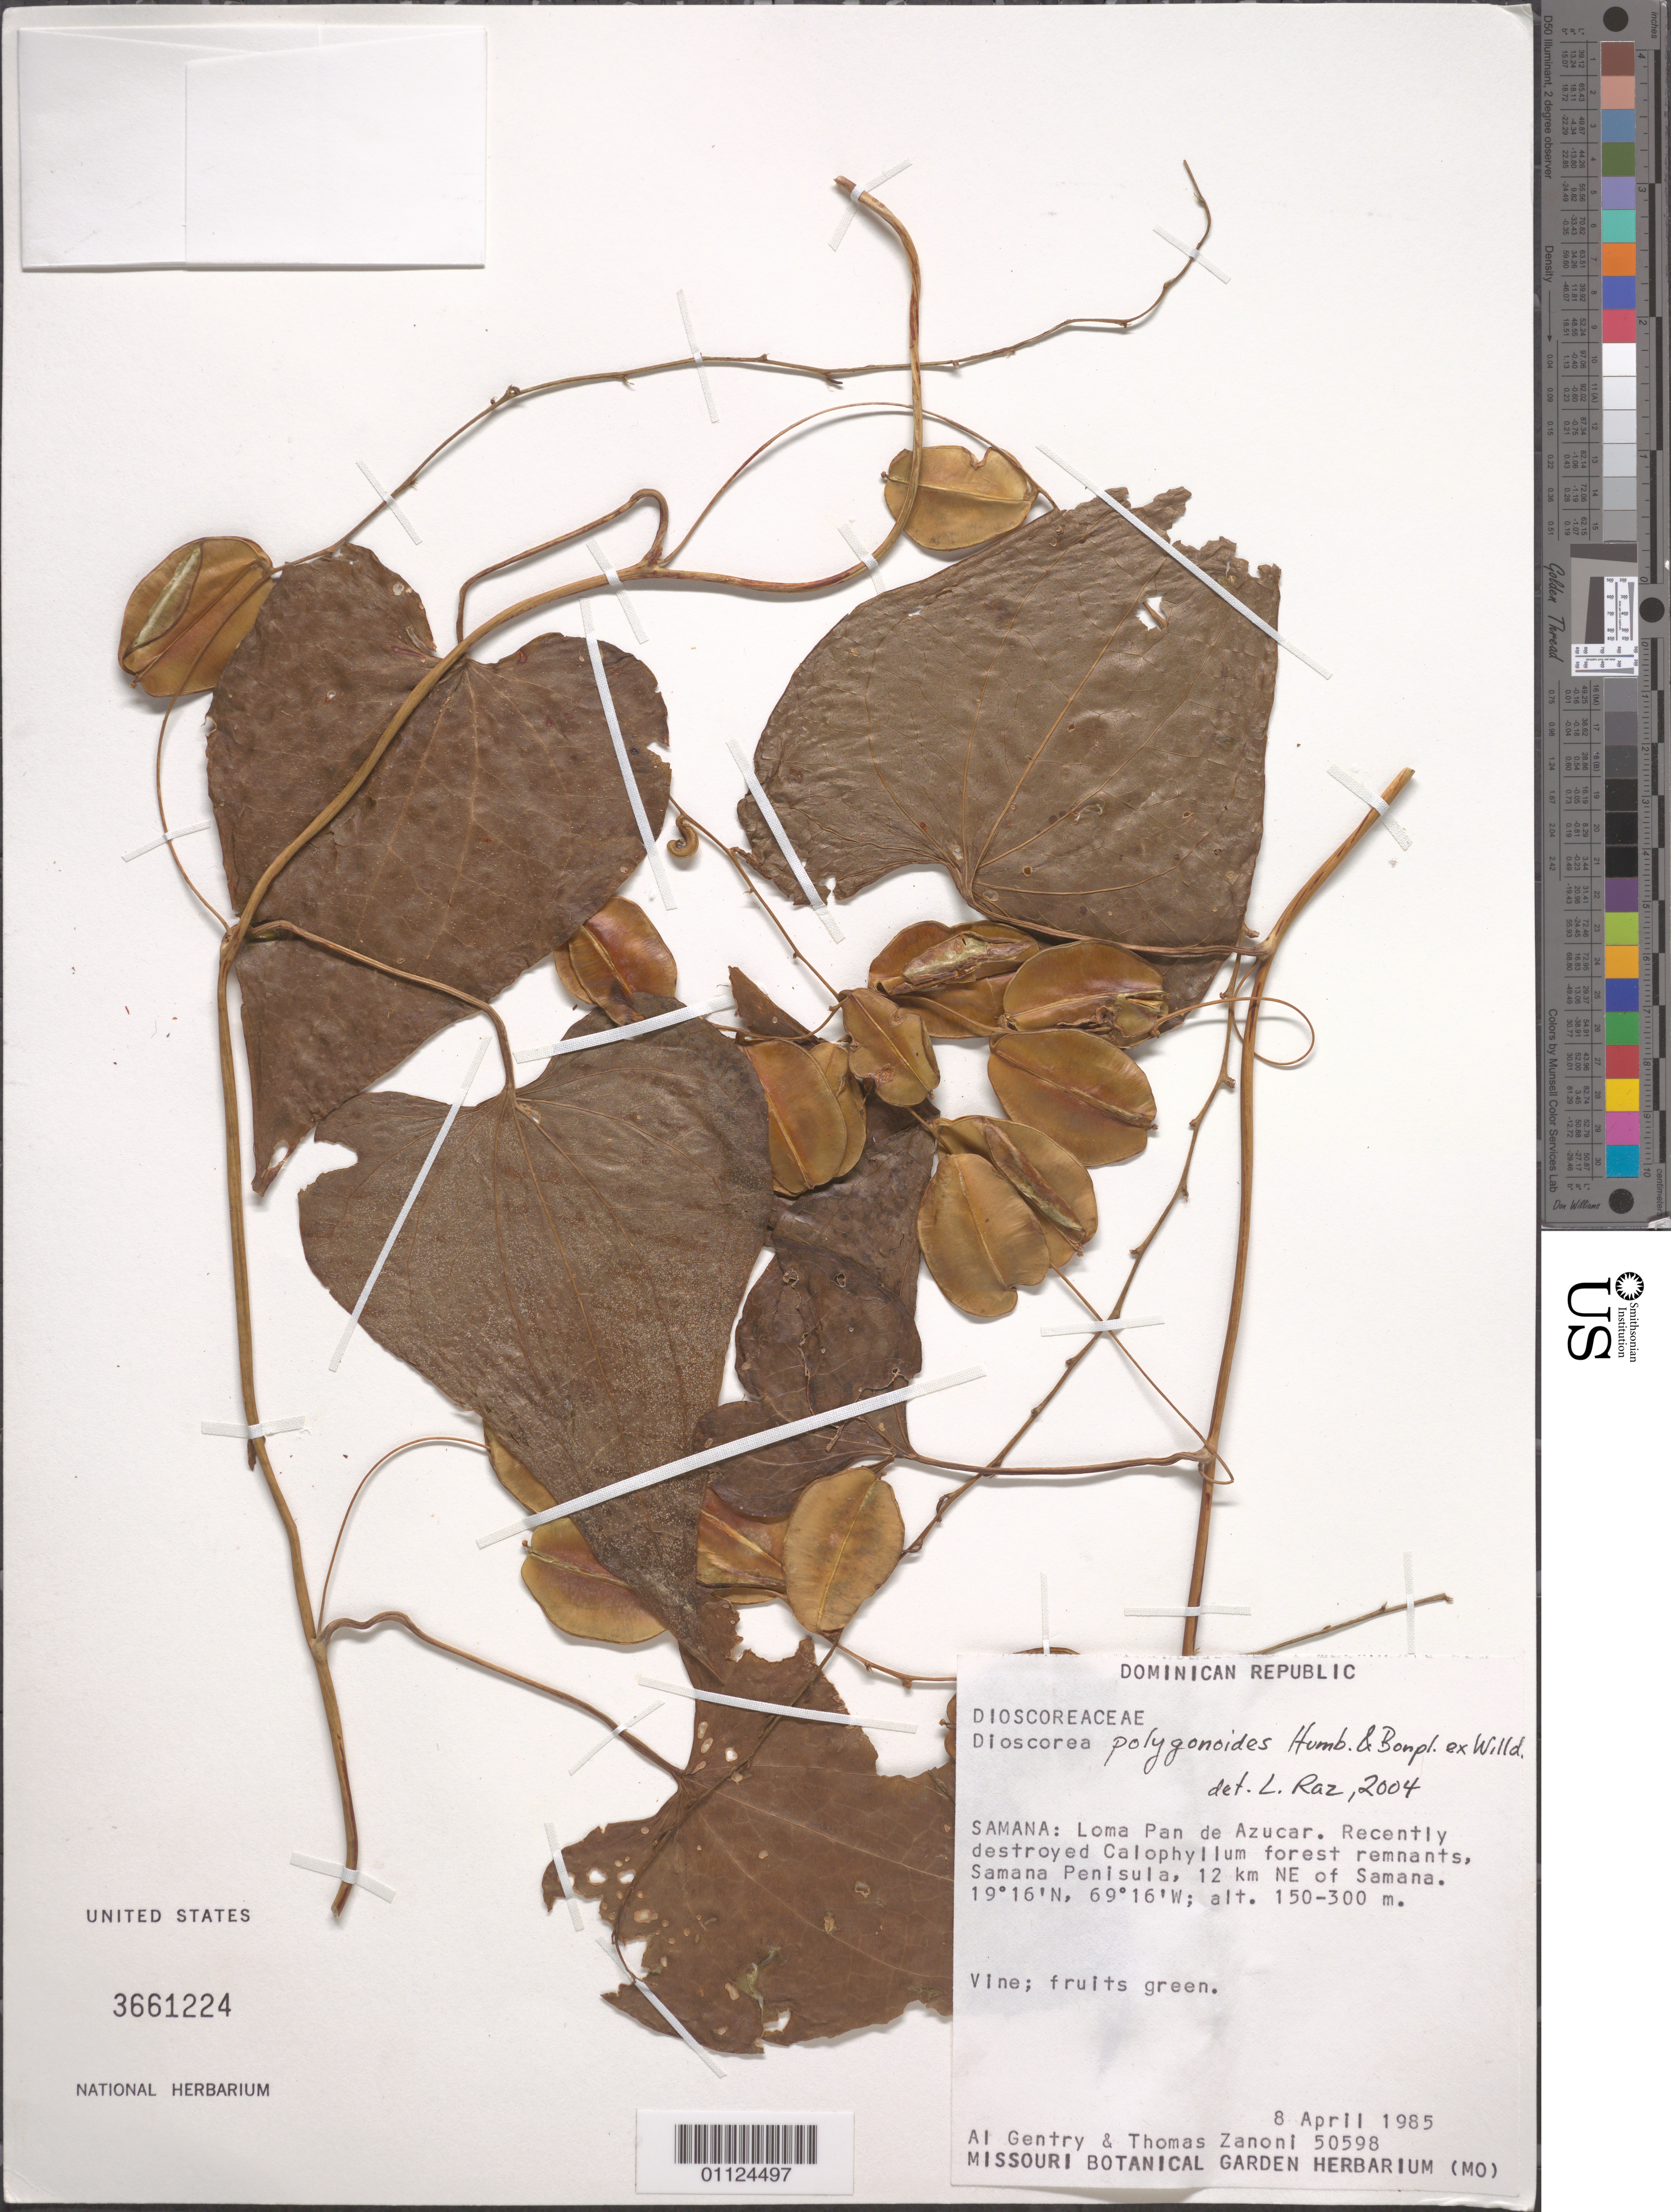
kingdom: Plantae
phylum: Tracheophyta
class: Liliopsida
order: Dioscoreales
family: Dioscoreaceae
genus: Dioscorea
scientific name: Dioscorea polygonoides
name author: Humb. & Bonpl. ex Willd.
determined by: Raz, Lauren, (K)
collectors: A. H. Gentry & T. A. Zanoni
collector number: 50598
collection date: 1985-04-08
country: Dominican Republic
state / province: Samaná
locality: Loma Pan de Azucar, Samana Peninsula, 12 km NE of Samaná.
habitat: Recently destroyed Calophyllum forest remnants.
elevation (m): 150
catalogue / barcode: US 3661224